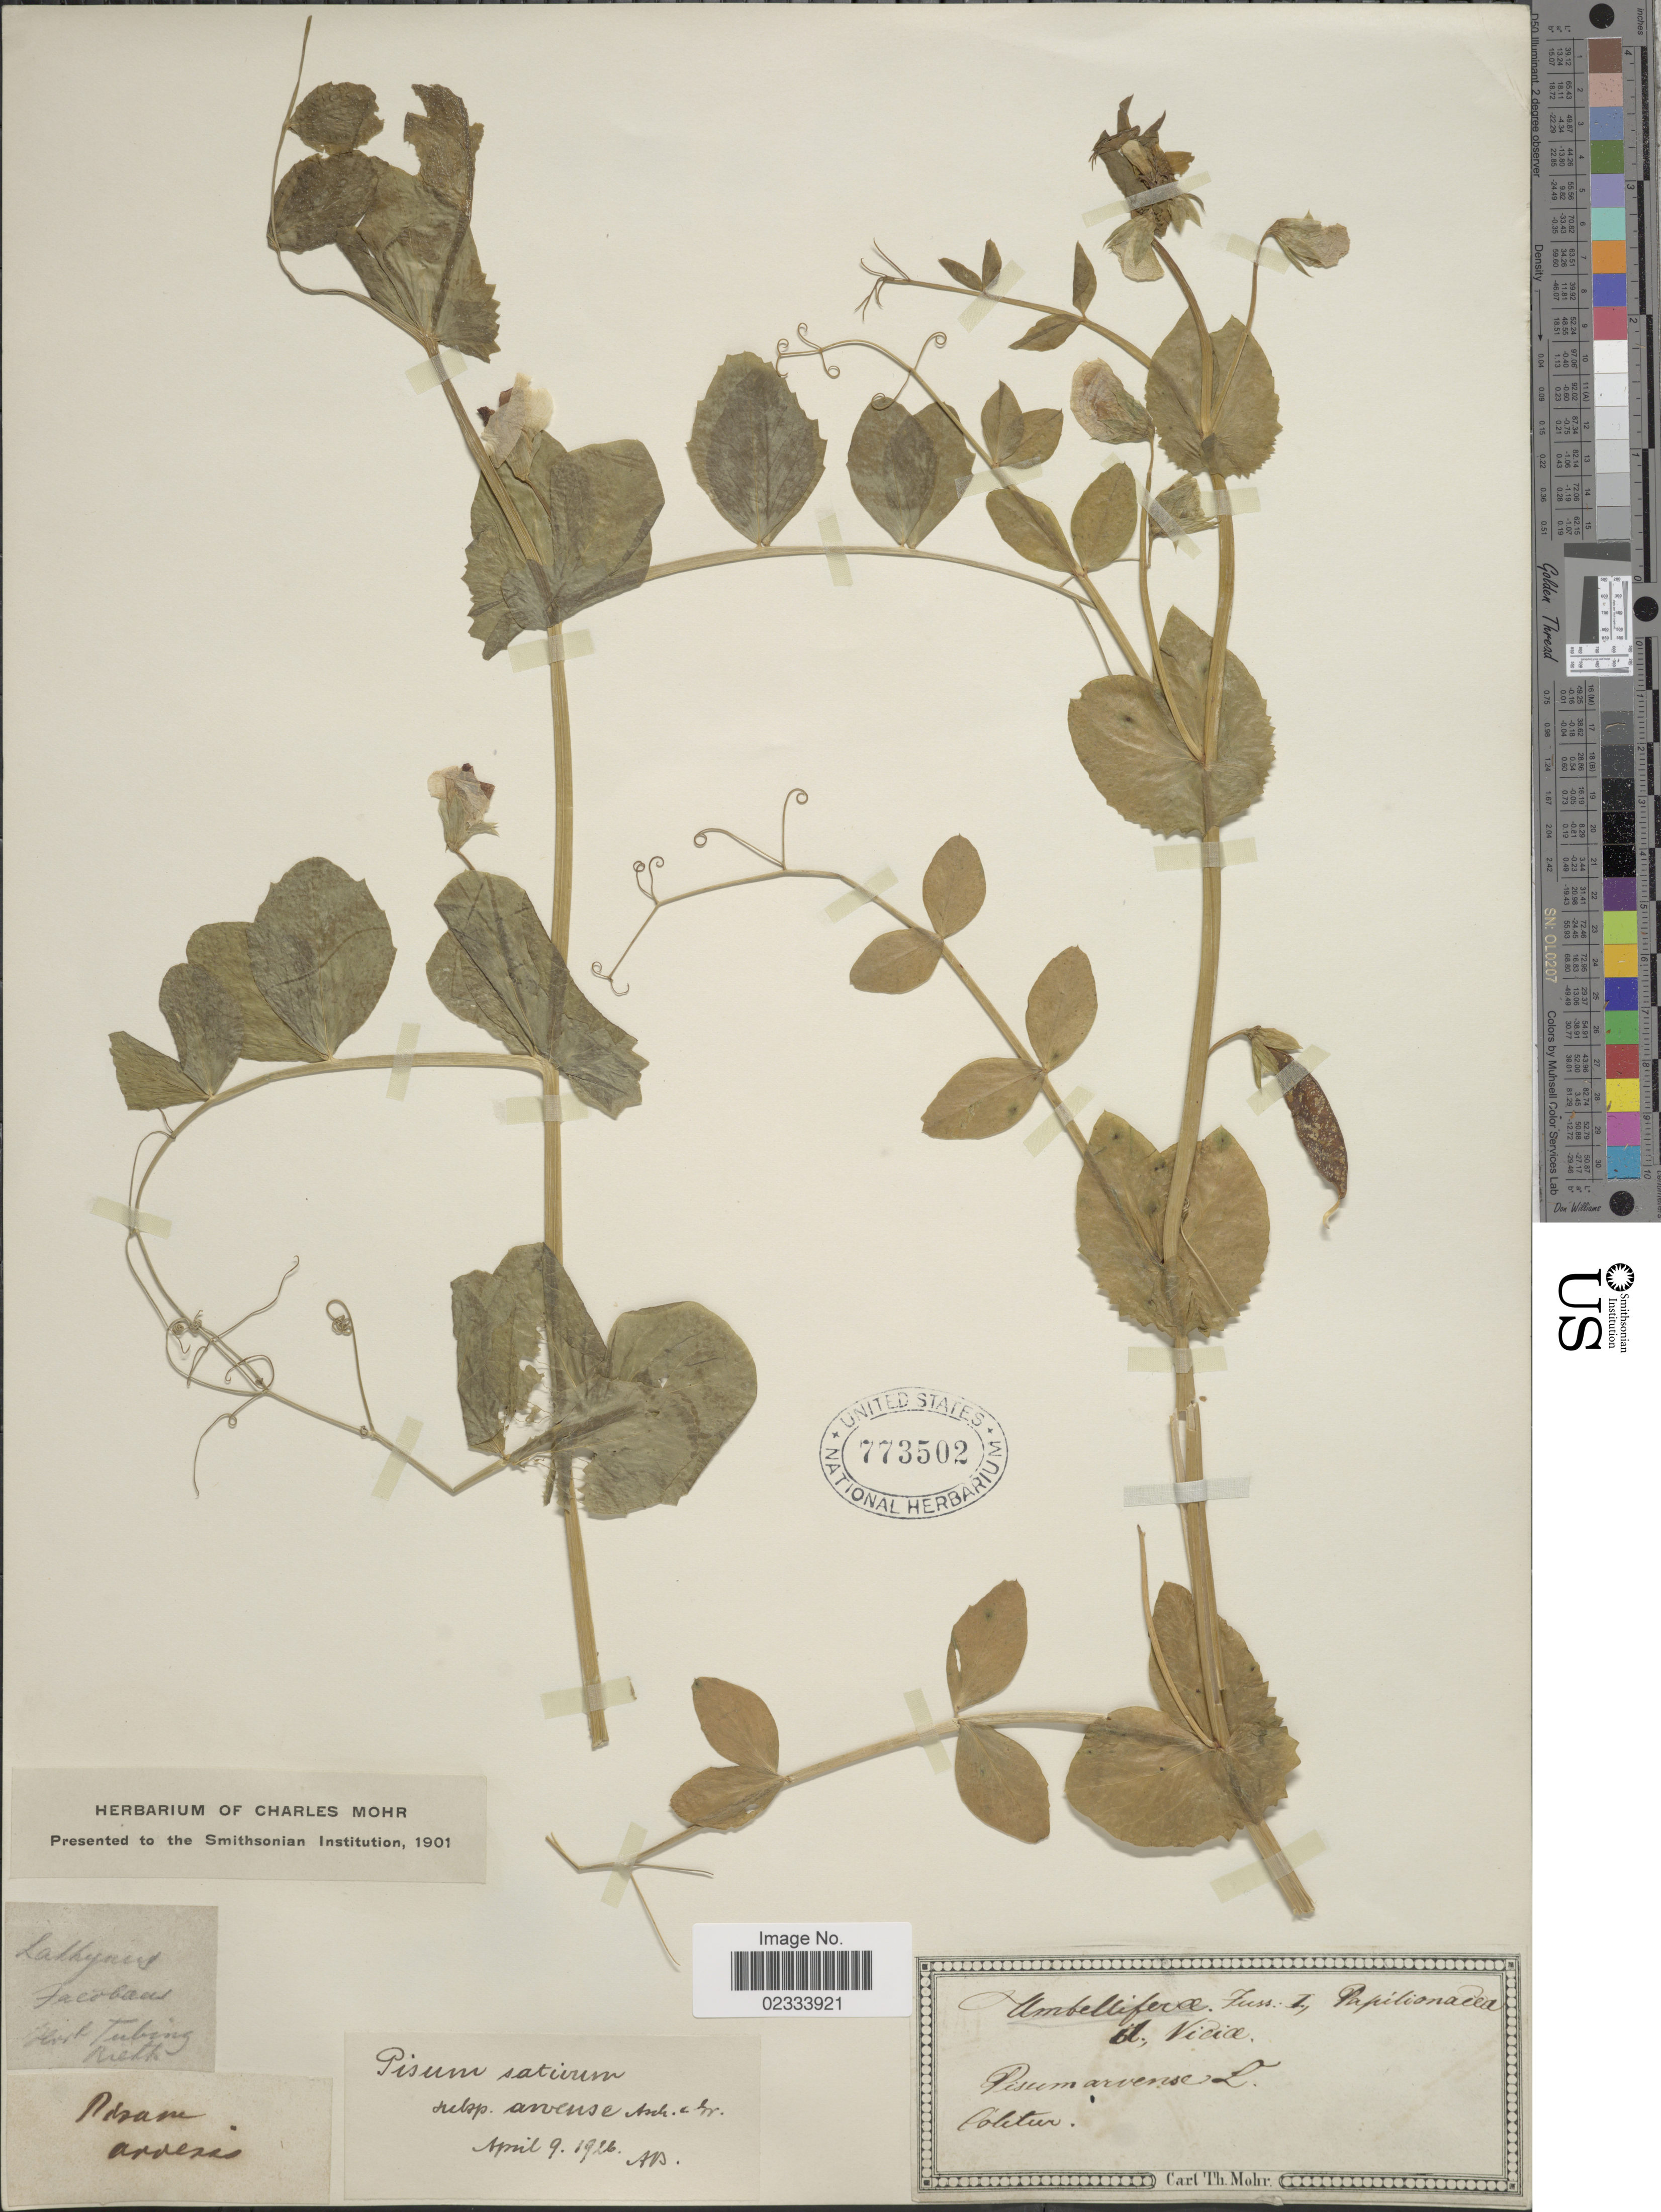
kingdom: Plantae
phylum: Tracheophyta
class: Magnoliopsida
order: Fabales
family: Fabaceae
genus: Pisum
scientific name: Pisum sativum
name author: L.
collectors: A. B.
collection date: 1926-04-09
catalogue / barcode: US 773502